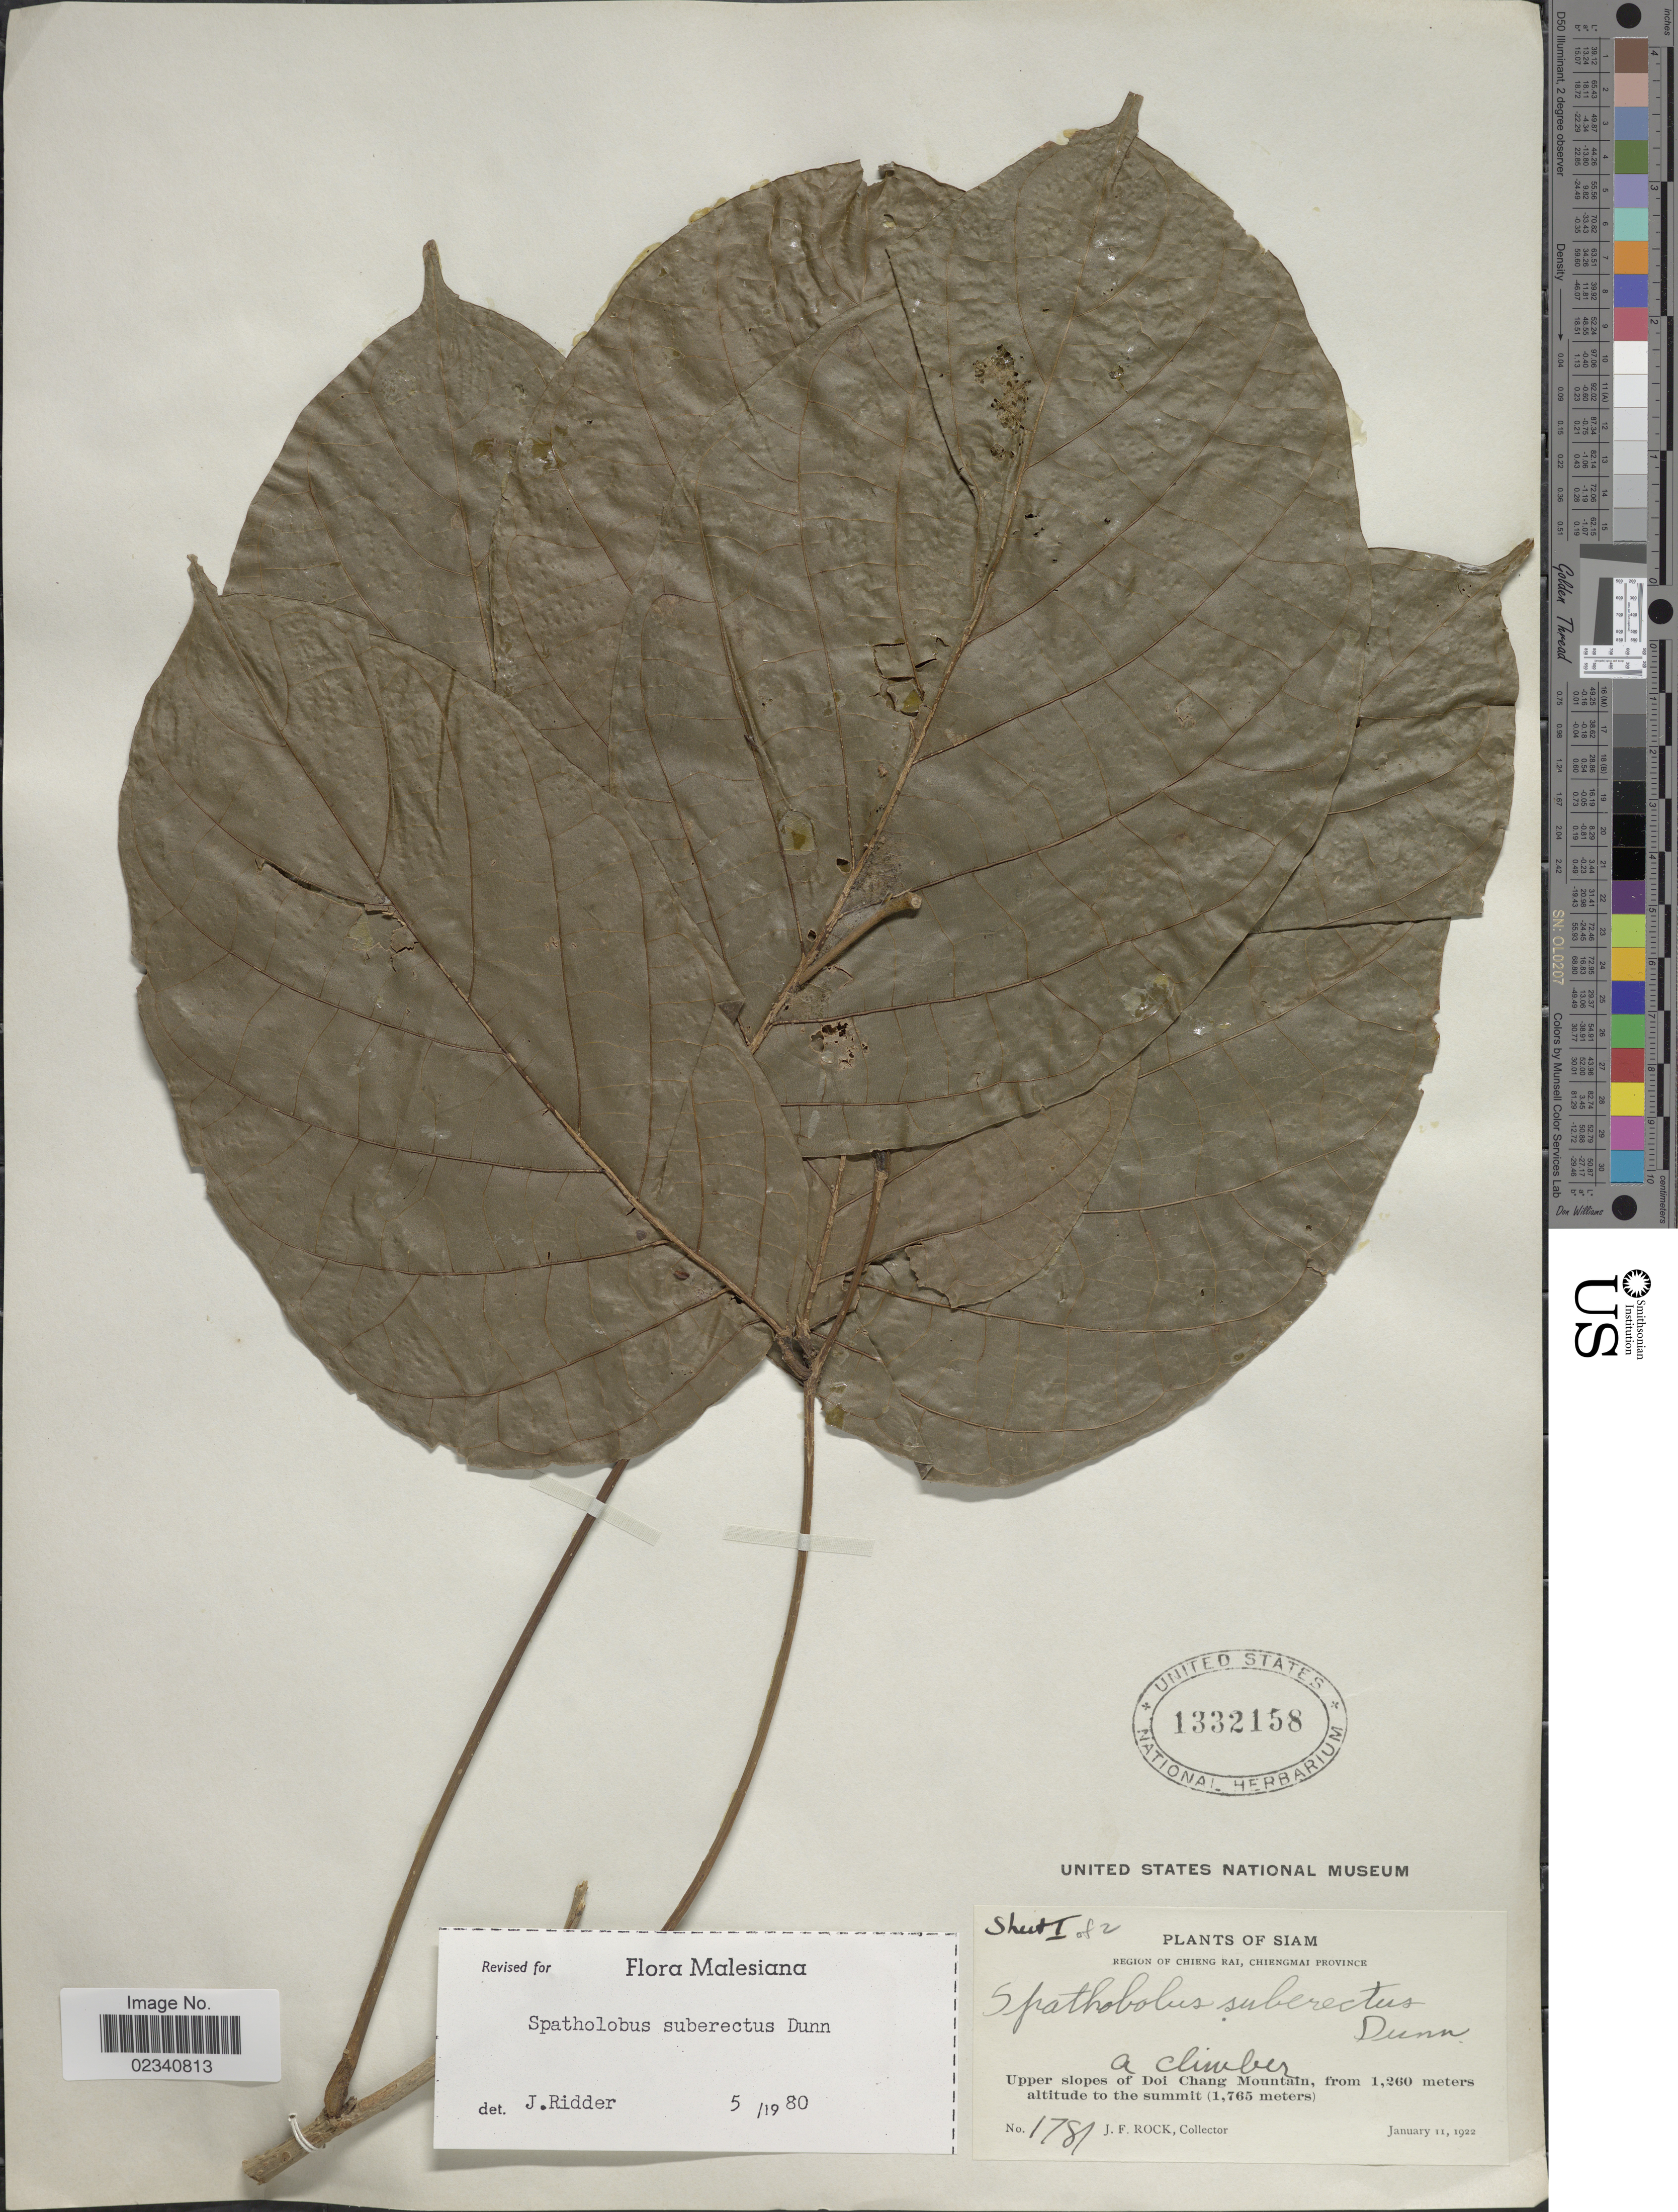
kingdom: Plantae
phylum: Tracheophyta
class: Magnoliopsida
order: Fabales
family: Fabaceae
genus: Spatholobus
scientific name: Spatholobus suberectus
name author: Dunn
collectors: J. Rock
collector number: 1781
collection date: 1922-01-11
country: Thailand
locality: Siam, Upper slopes of Doi Chang Mountain, Region of Chieng Rai, Chiengmai Province.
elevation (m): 1260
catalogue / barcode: US 1332158